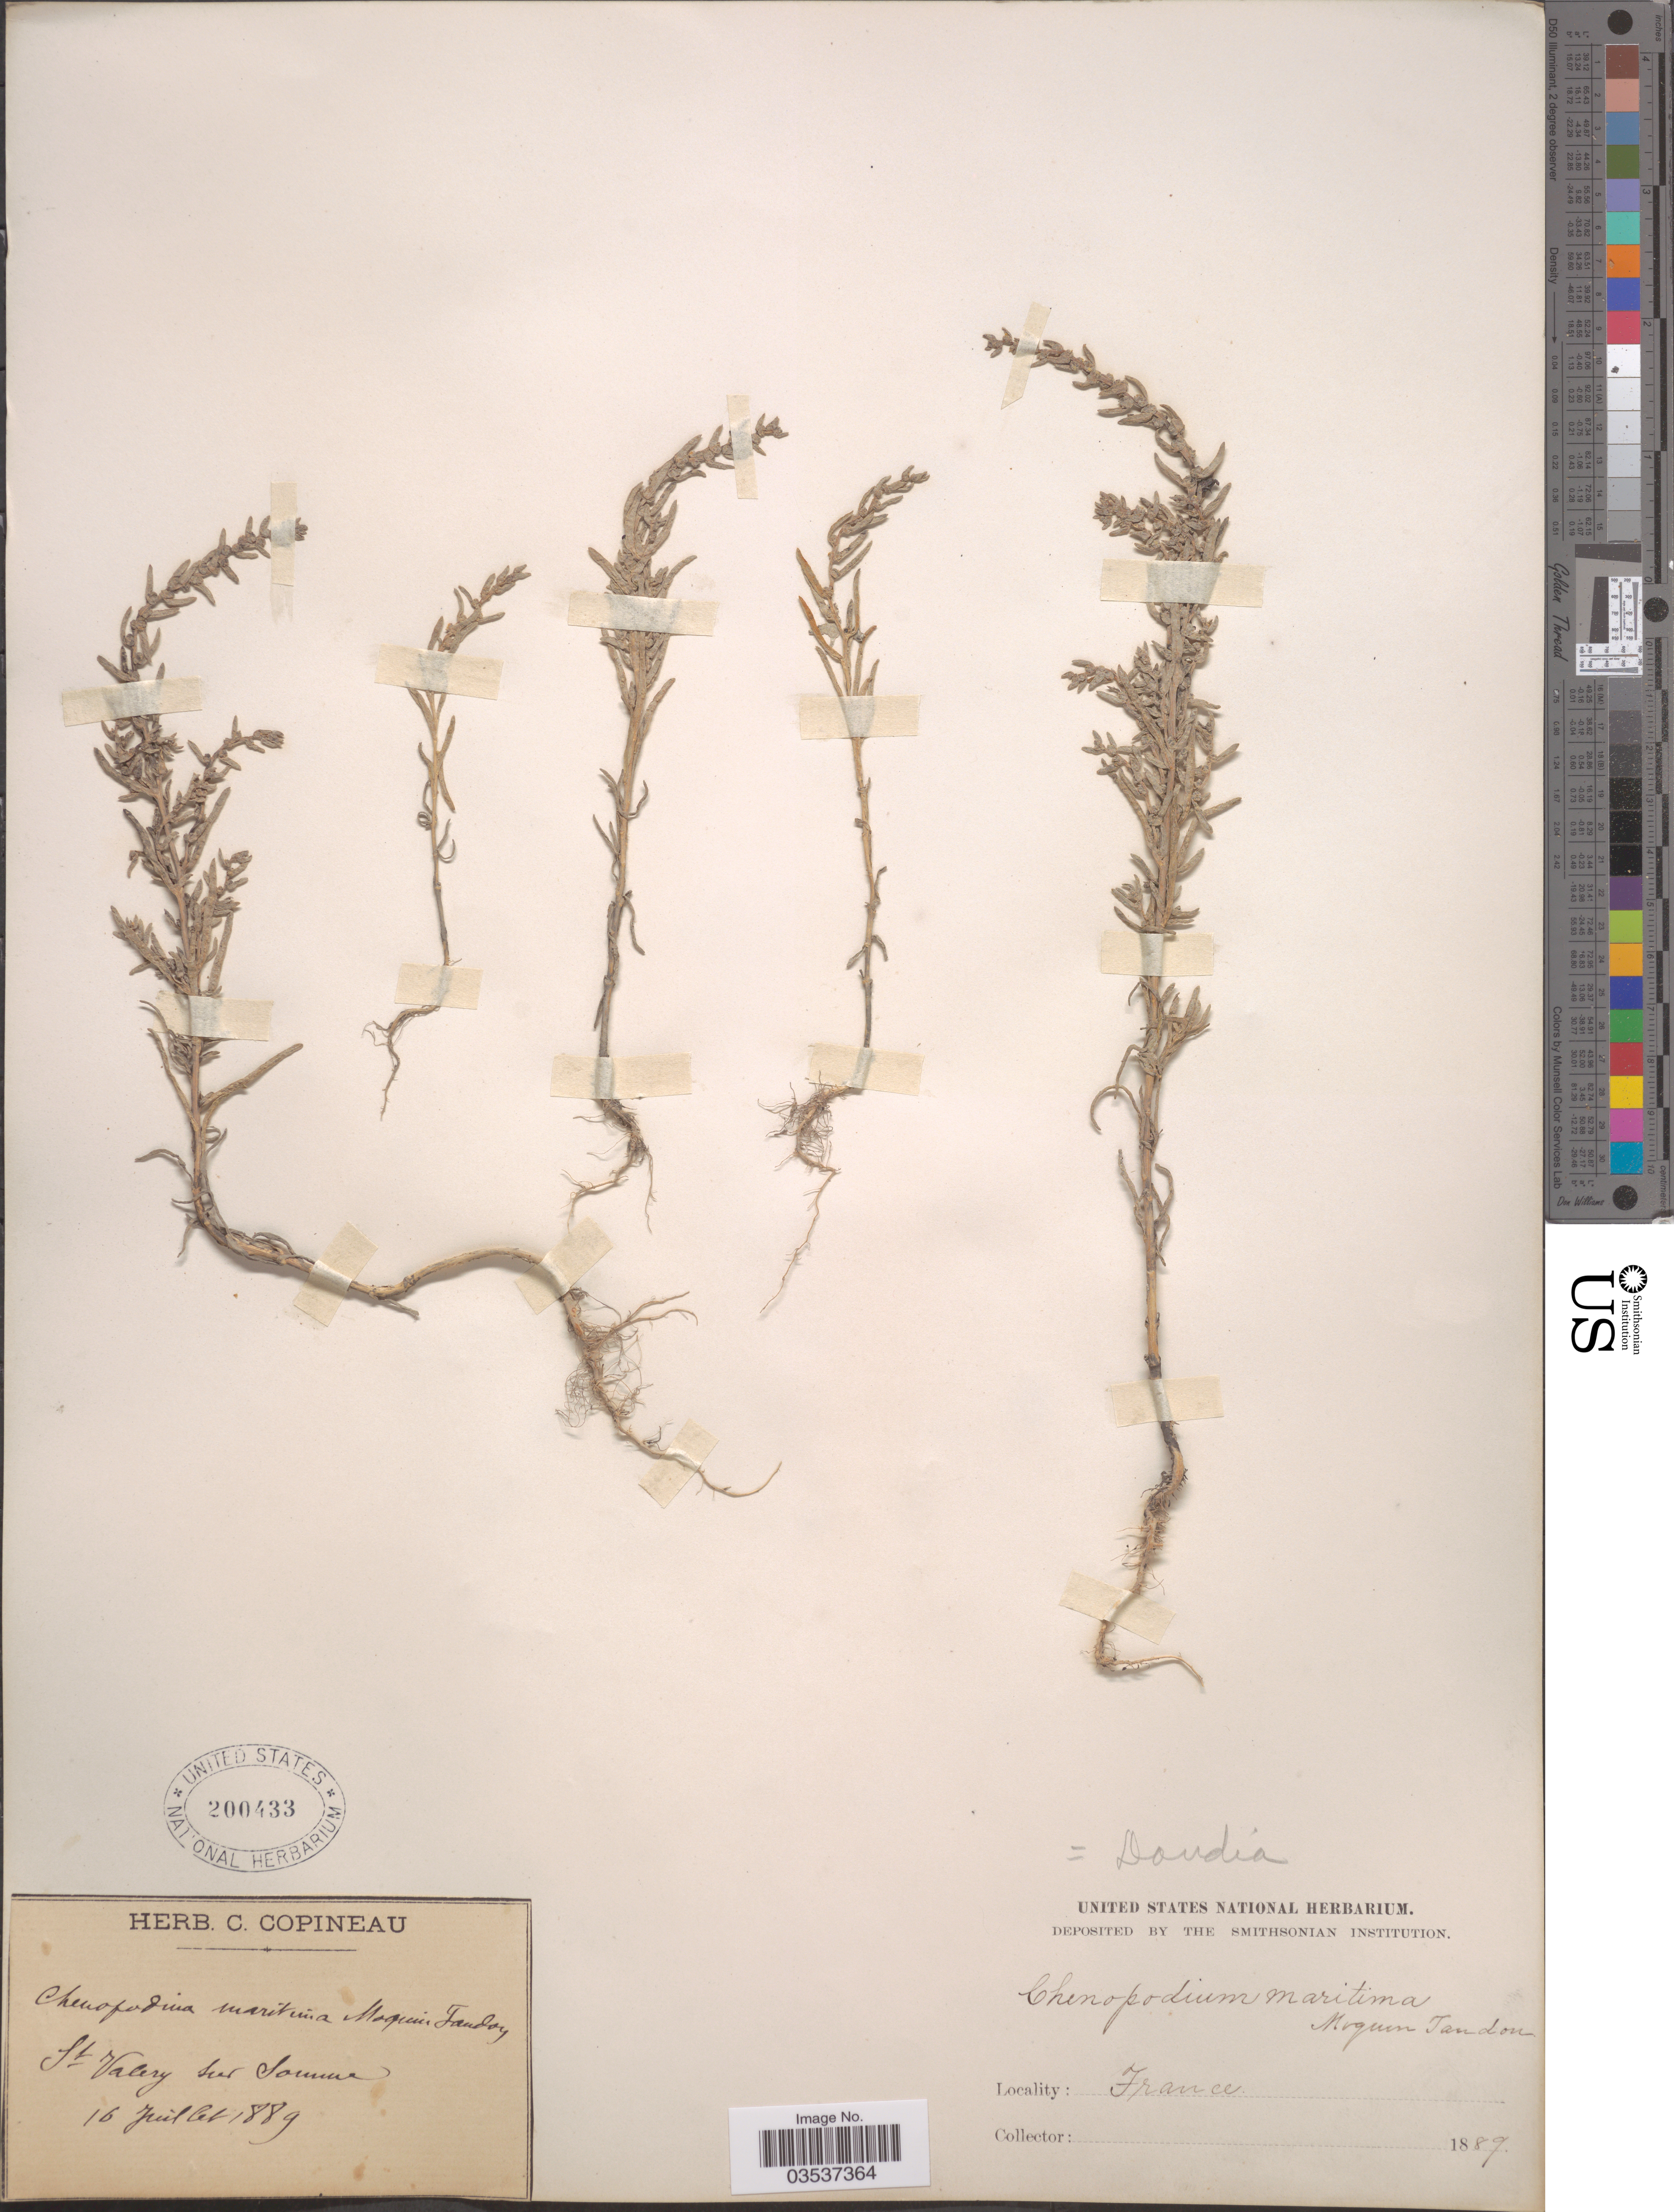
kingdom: Plantae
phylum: Tracheophyta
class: Magnoliopsida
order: Caryophyllales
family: Amaranthaceae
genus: Suaeda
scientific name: Suaeda maritima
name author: (L.) Dumort.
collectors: ex herb. C. Copineau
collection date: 1889-07-16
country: France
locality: St Valery sur Somme.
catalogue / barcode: US 200433